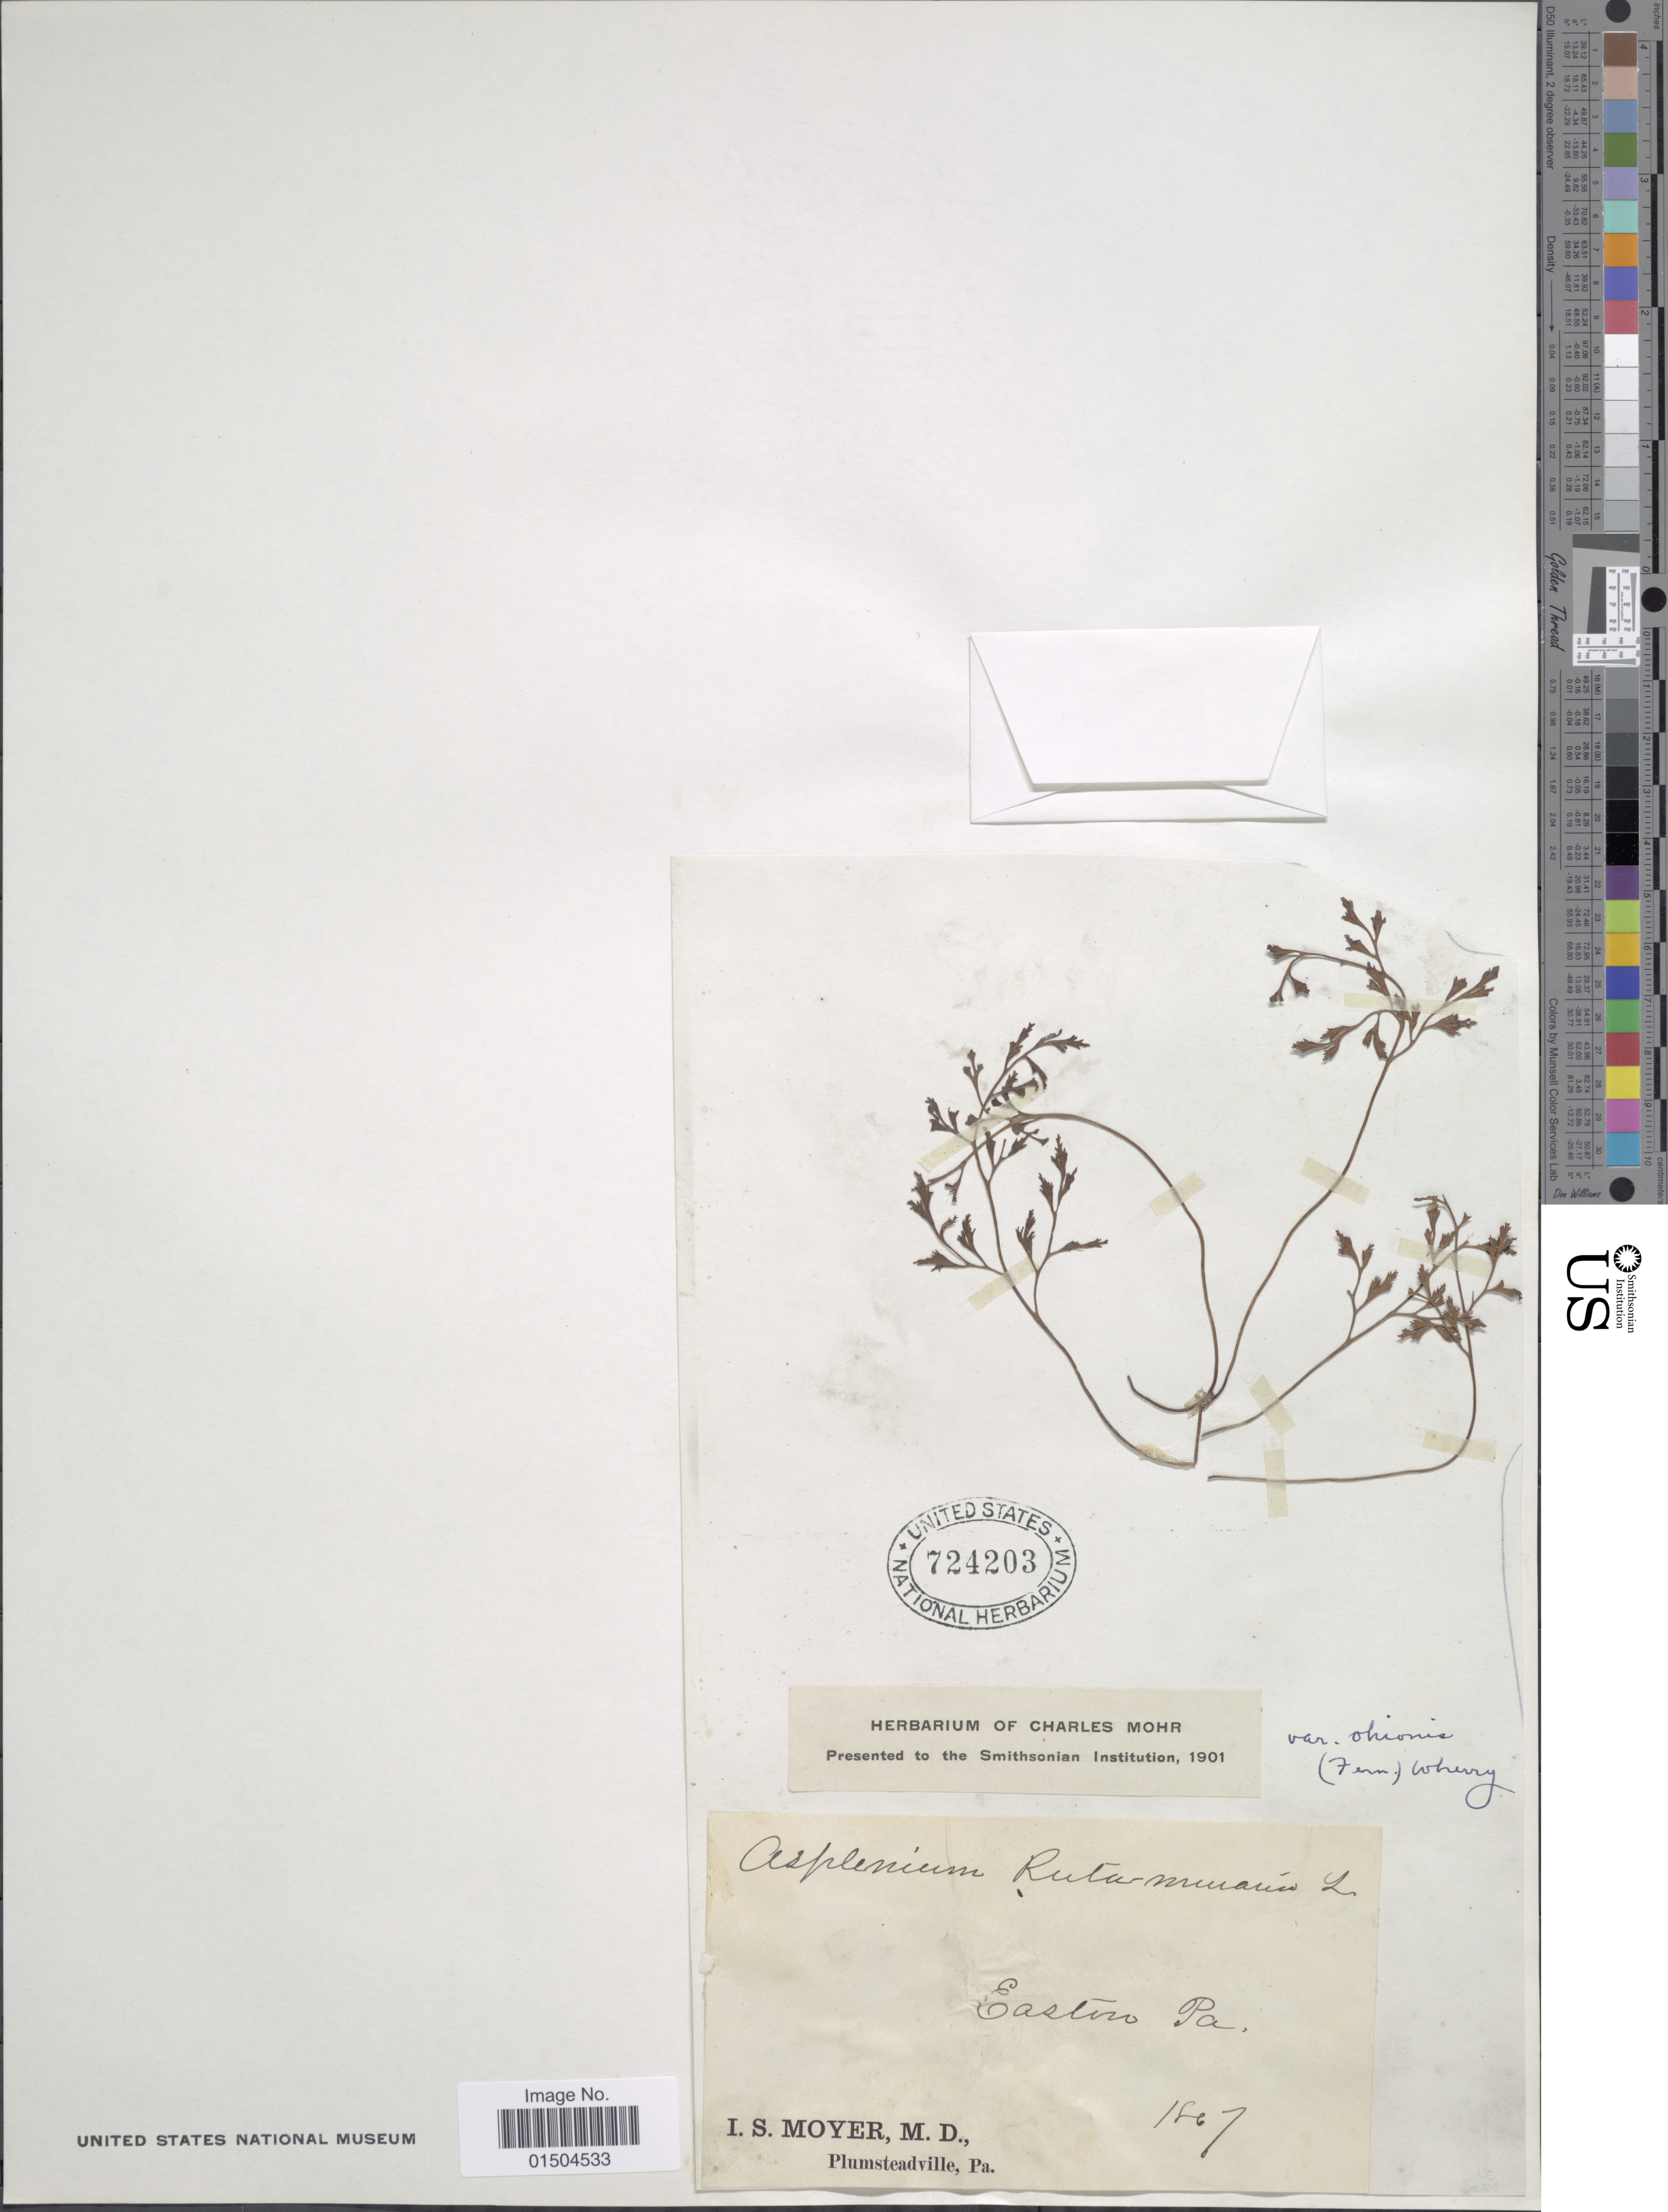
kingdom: Plantae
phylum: Tracheophyta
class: Polypodiopsida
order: Polypodiales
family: Aspleniaceae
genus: Asplenium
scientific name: Asplenium ruta-muraria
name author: L.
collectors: I. S. Moyer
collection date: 1867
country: United States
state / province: Pennsylvania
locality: Eastern Pa.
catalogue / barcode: US 724203